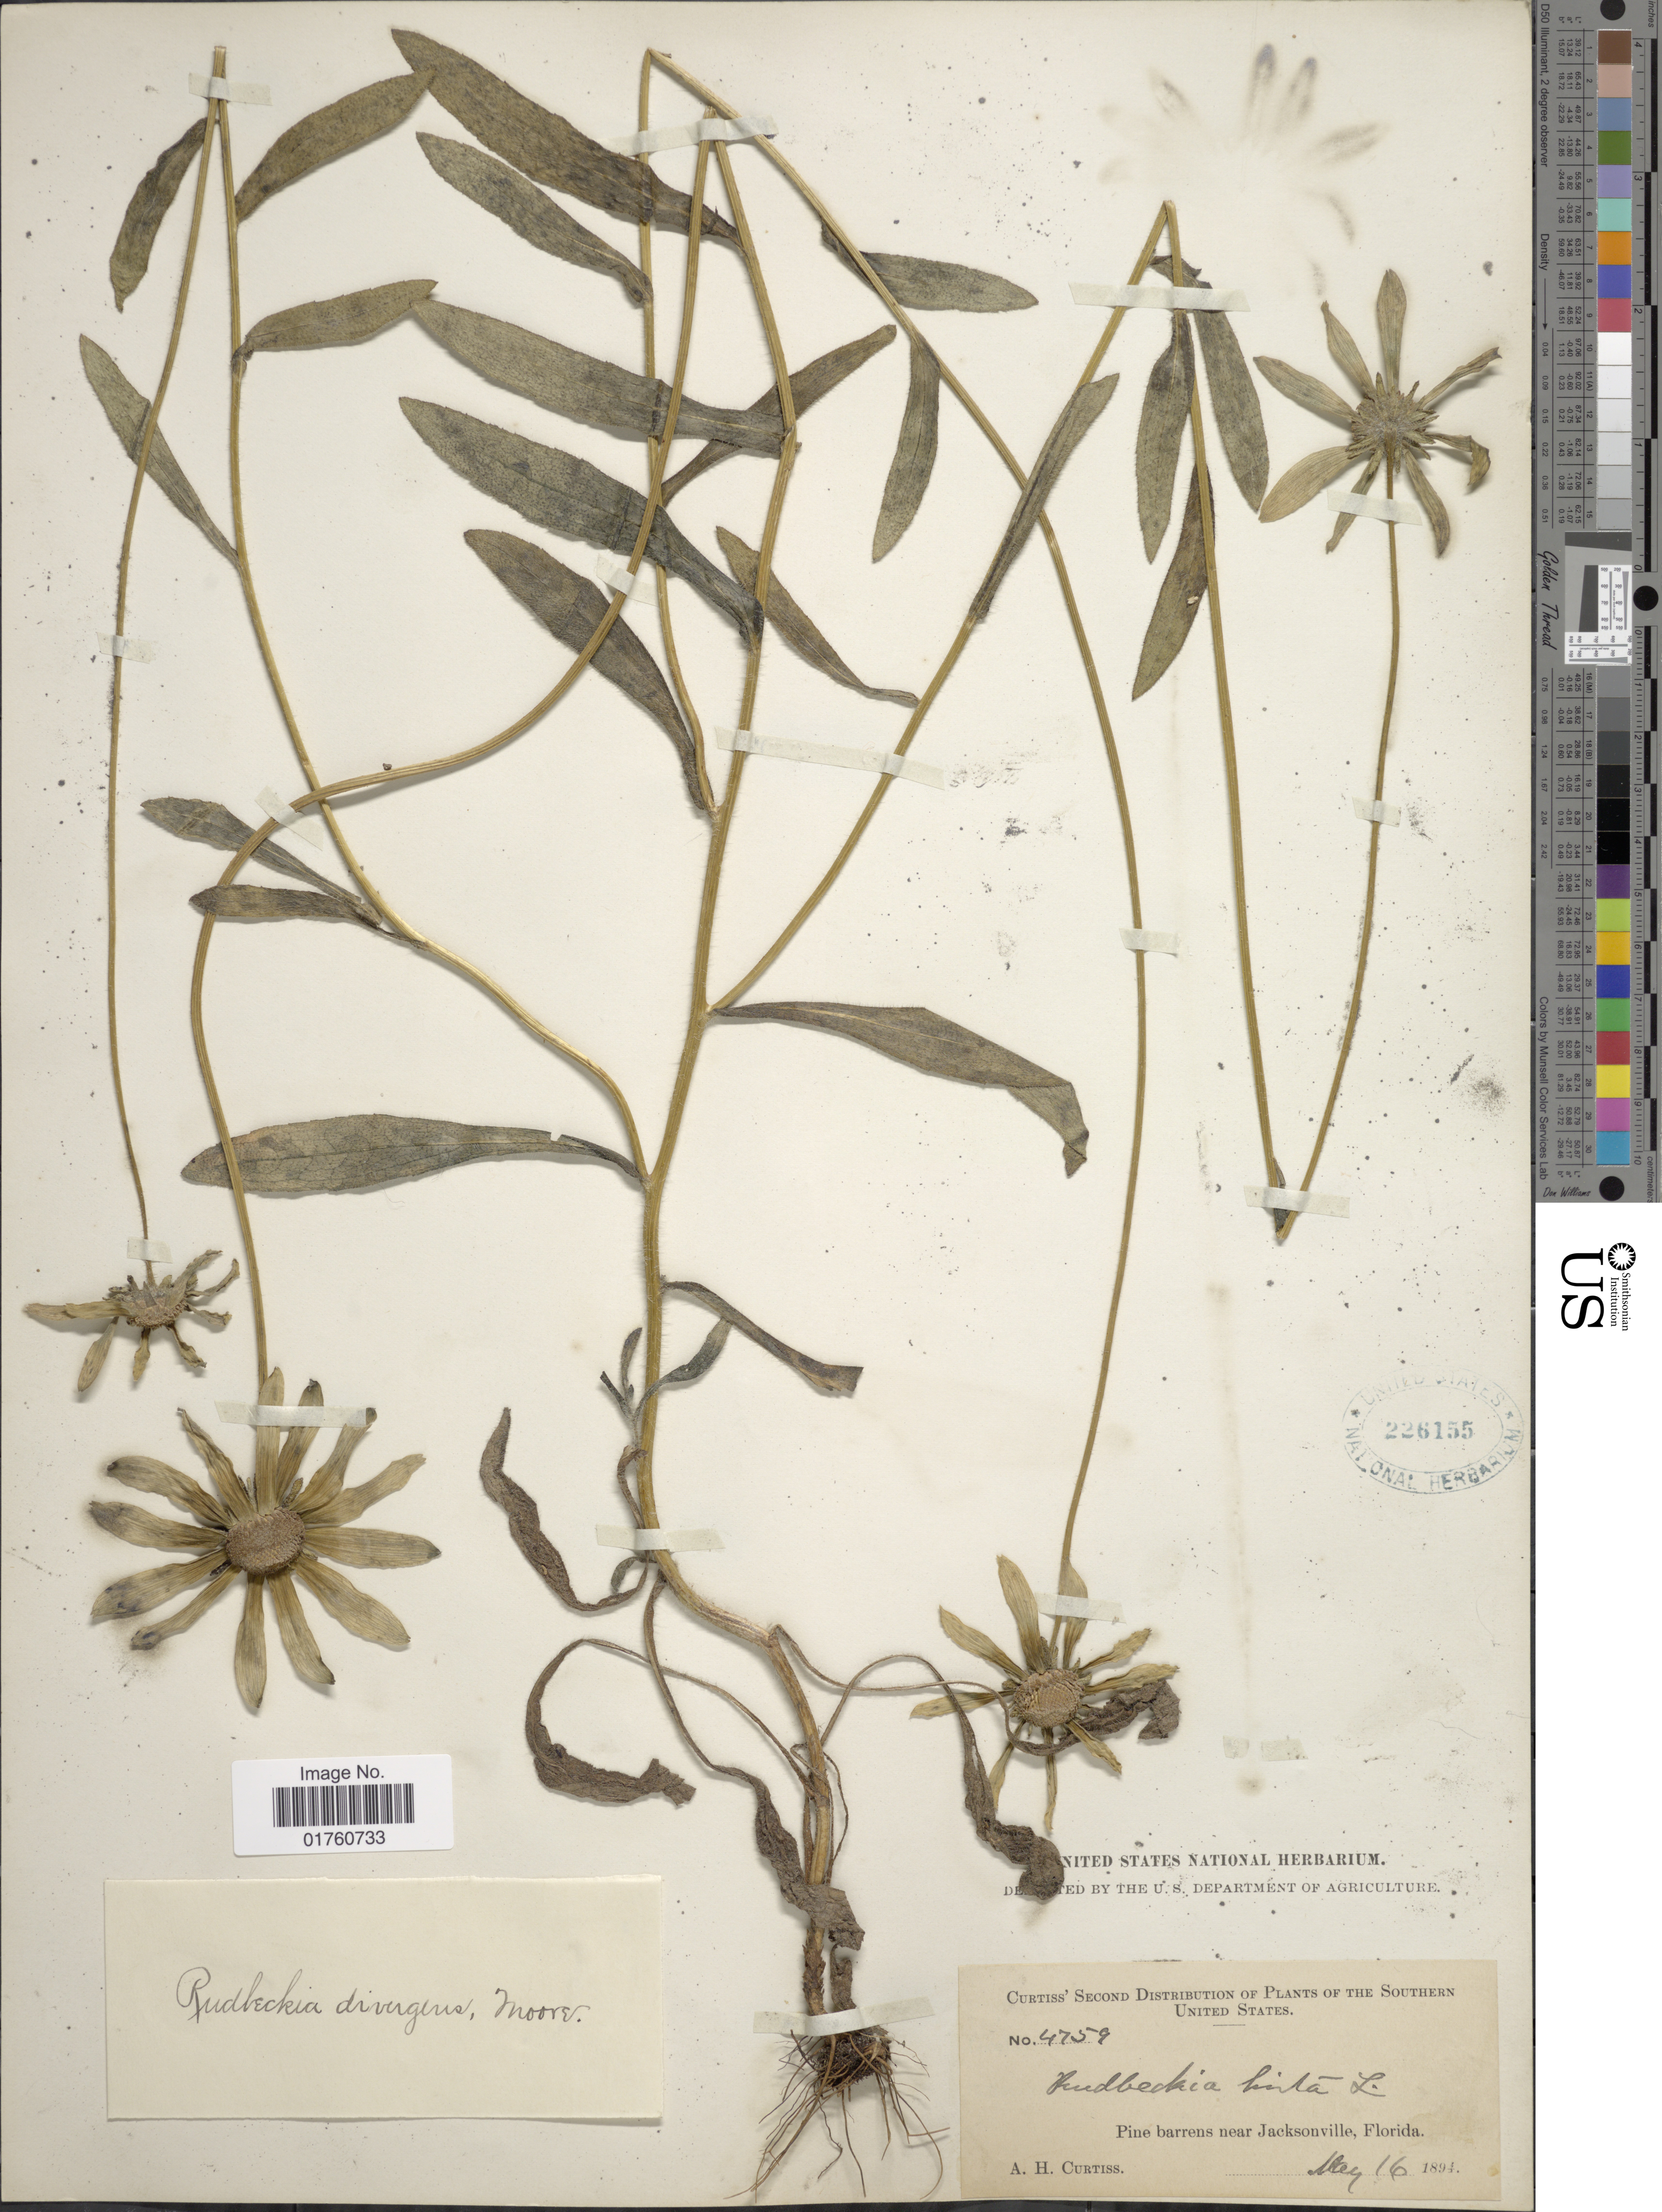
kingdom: Plantae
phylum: Tracheophyta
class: Magnoliopsida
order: Asterales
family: Asteraceae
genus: Rudbeckia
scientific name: Rudbeckia divergens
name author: T.V. Moore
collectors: A. H. Curtiss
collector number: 4759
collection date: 1894-05-16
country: United States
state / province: Florida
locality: The Southern United States, Pine barrens near Jacksonville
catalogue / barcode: US 226155